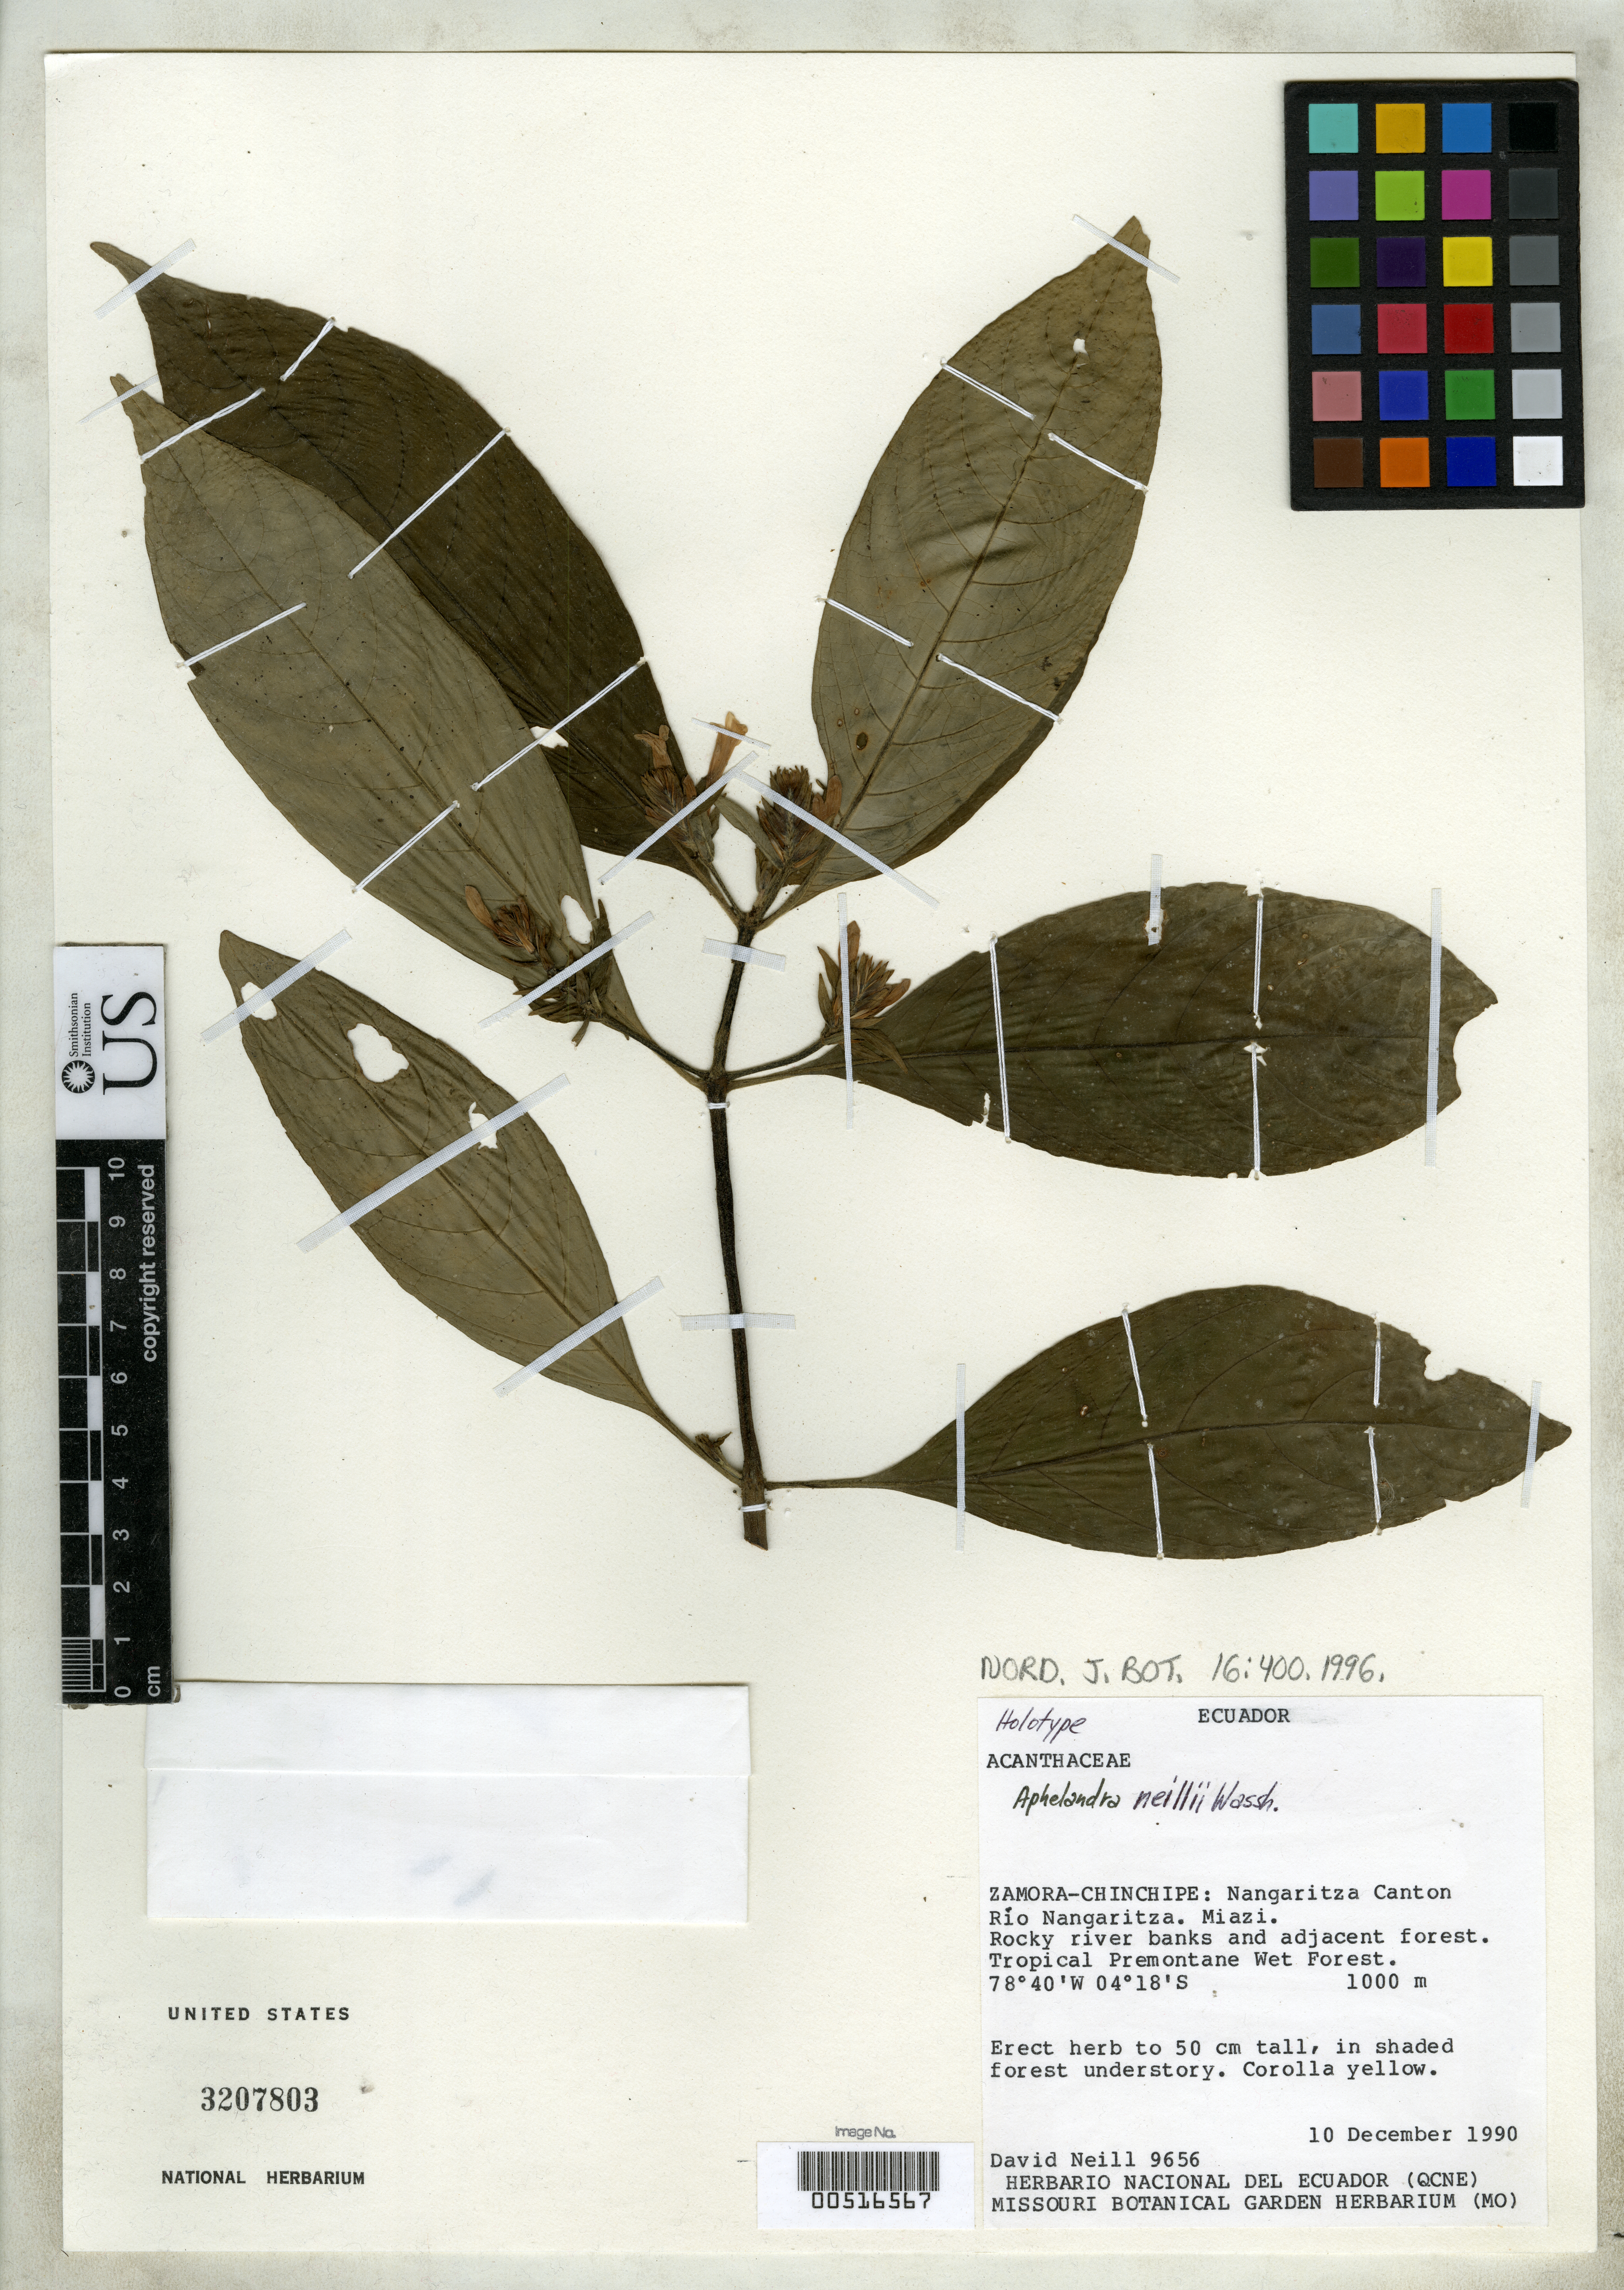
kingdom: Plantae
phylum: Tracheophyta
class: Magnoliopsida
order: Lamiales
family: Acanthaceae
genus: Aphelandra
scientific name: Aphelandra neillii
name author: Wassh.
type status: Holotype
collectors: D. A. Neill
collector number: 9656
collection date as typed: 10 Dec 1990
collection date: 1990-12-10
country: Ecuador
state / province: Zamora-Chinchipe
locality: Nangaritza Canton, Rio Nangaritza, Miazi.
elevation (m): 1000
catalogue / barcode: US 3207803